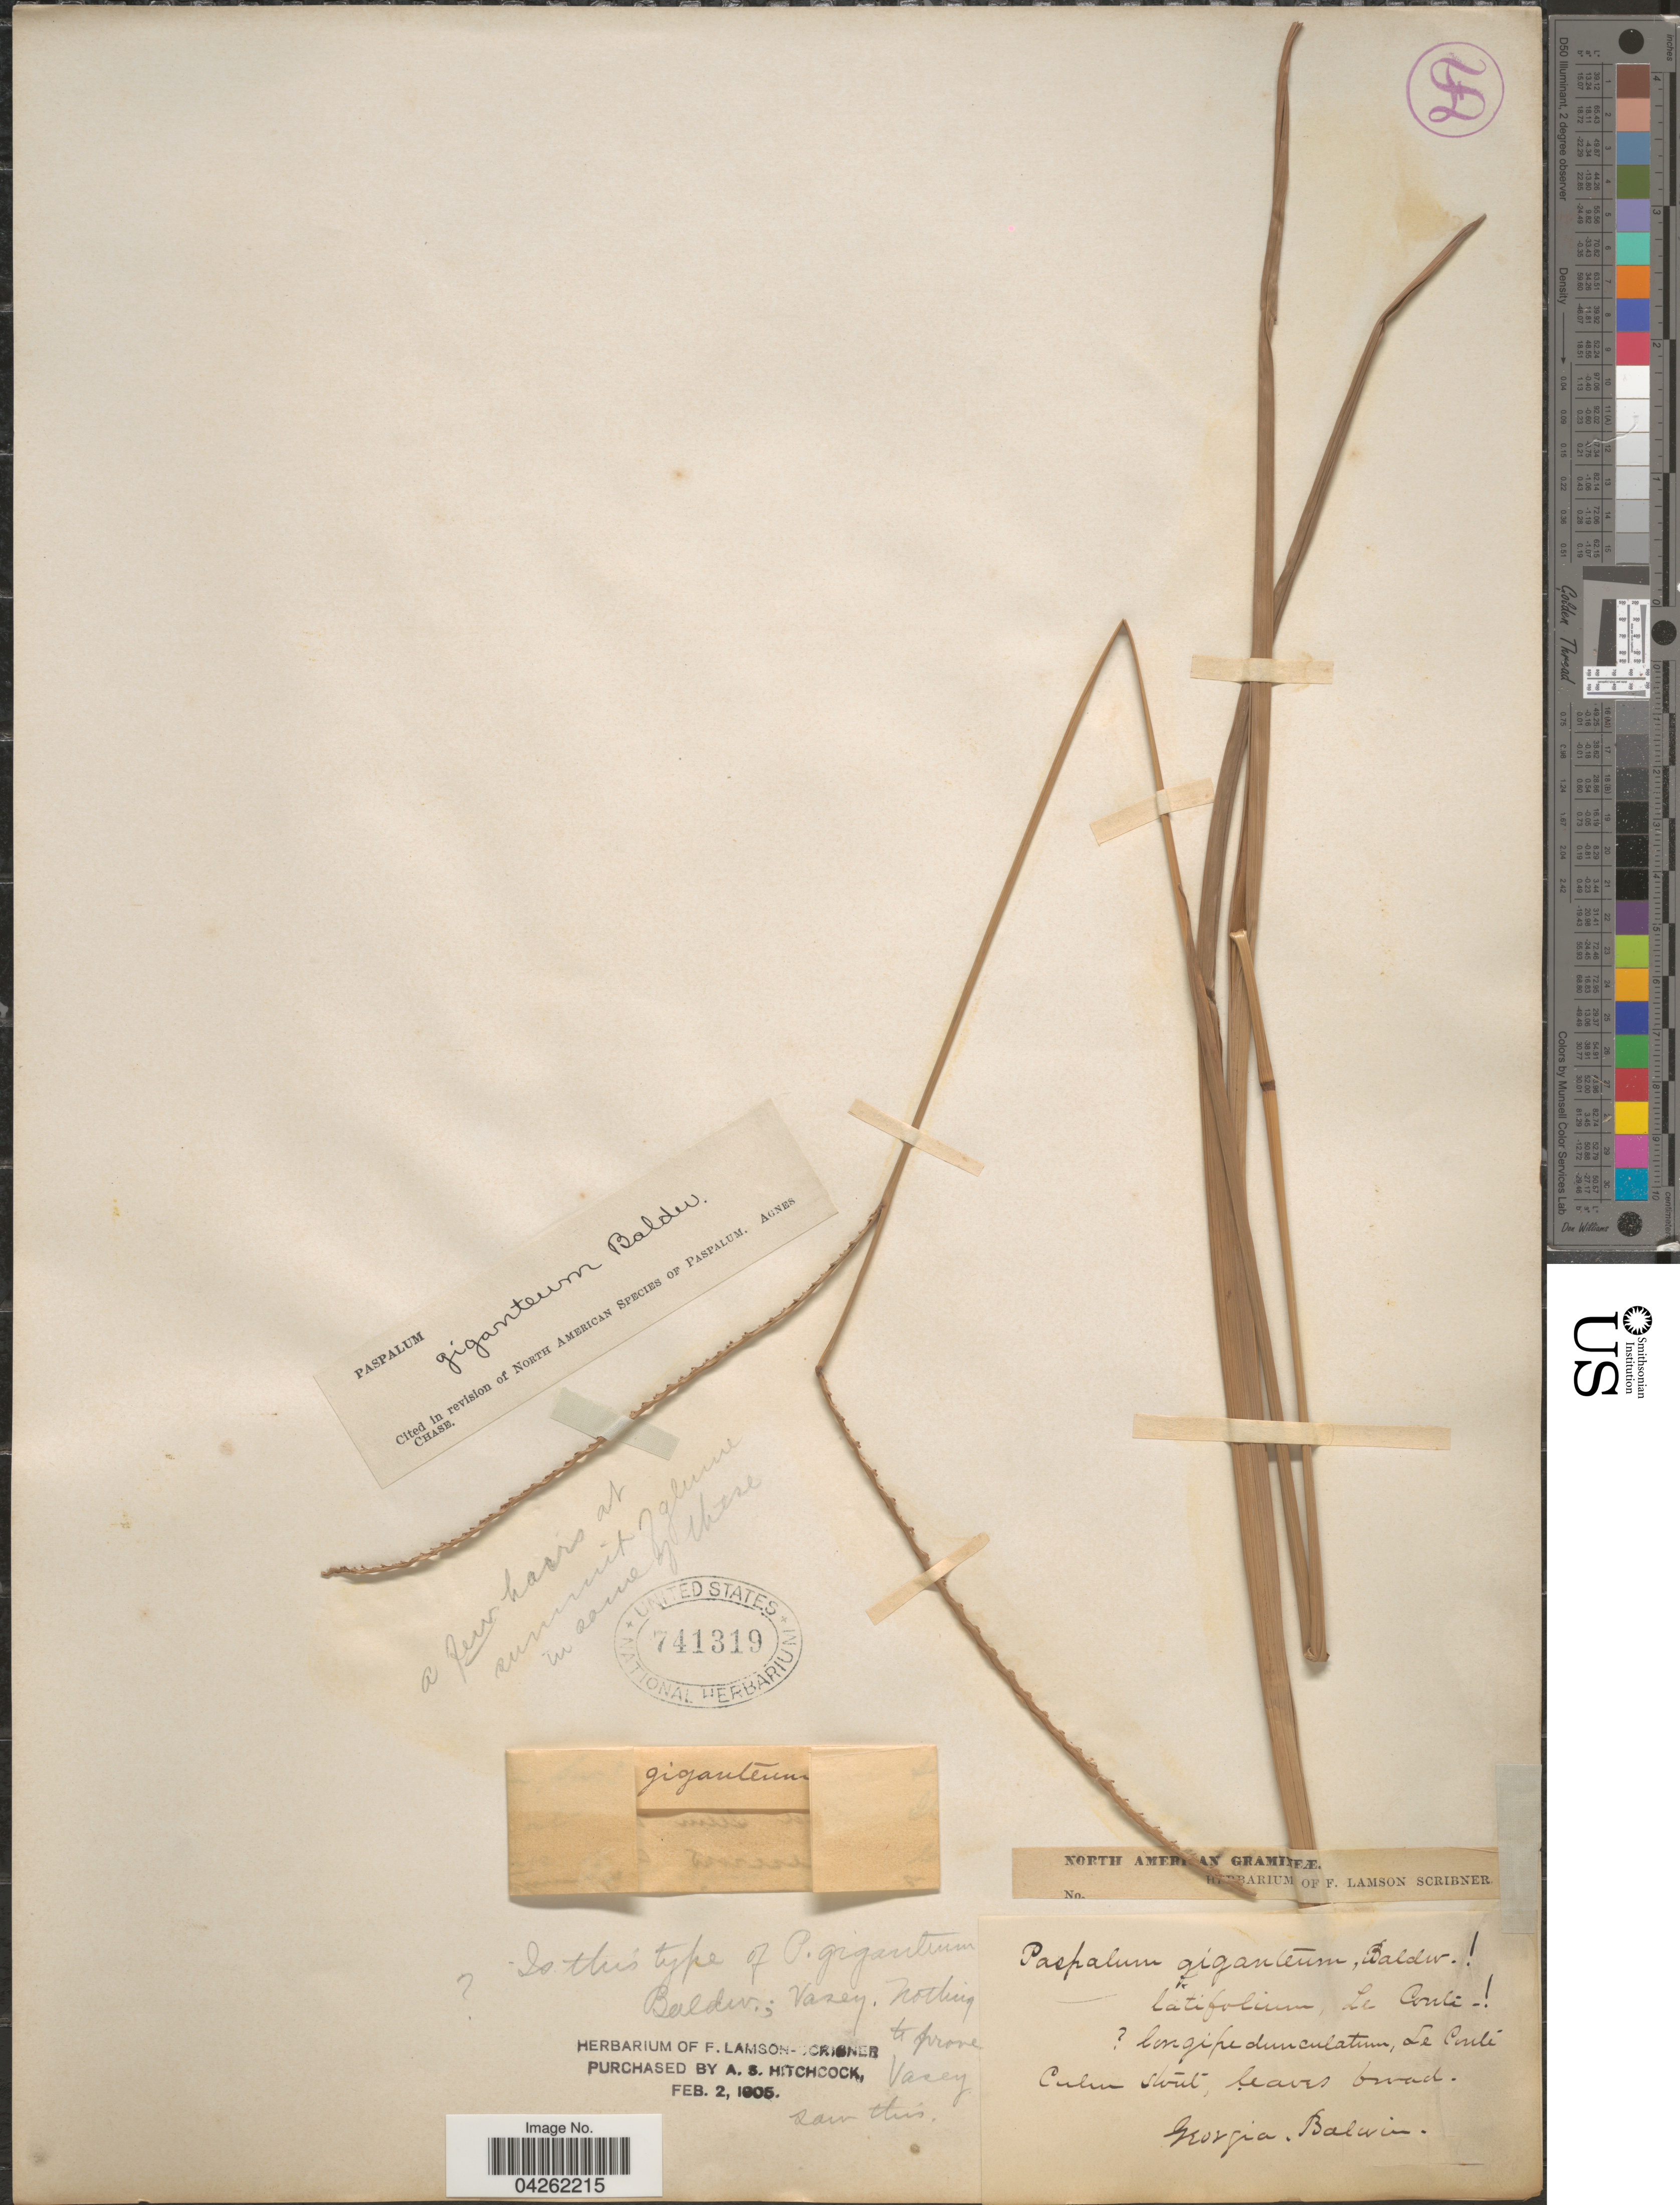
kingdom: Plantae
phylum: Tracheophyta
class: Liliopsida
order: Poales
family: Poaceae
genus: Paspalum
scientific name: Paspalum giganteum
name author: Baldwin ex Vasey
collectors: Balwin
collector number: s.n,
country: United States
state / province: Georgia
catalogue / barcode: US 741319